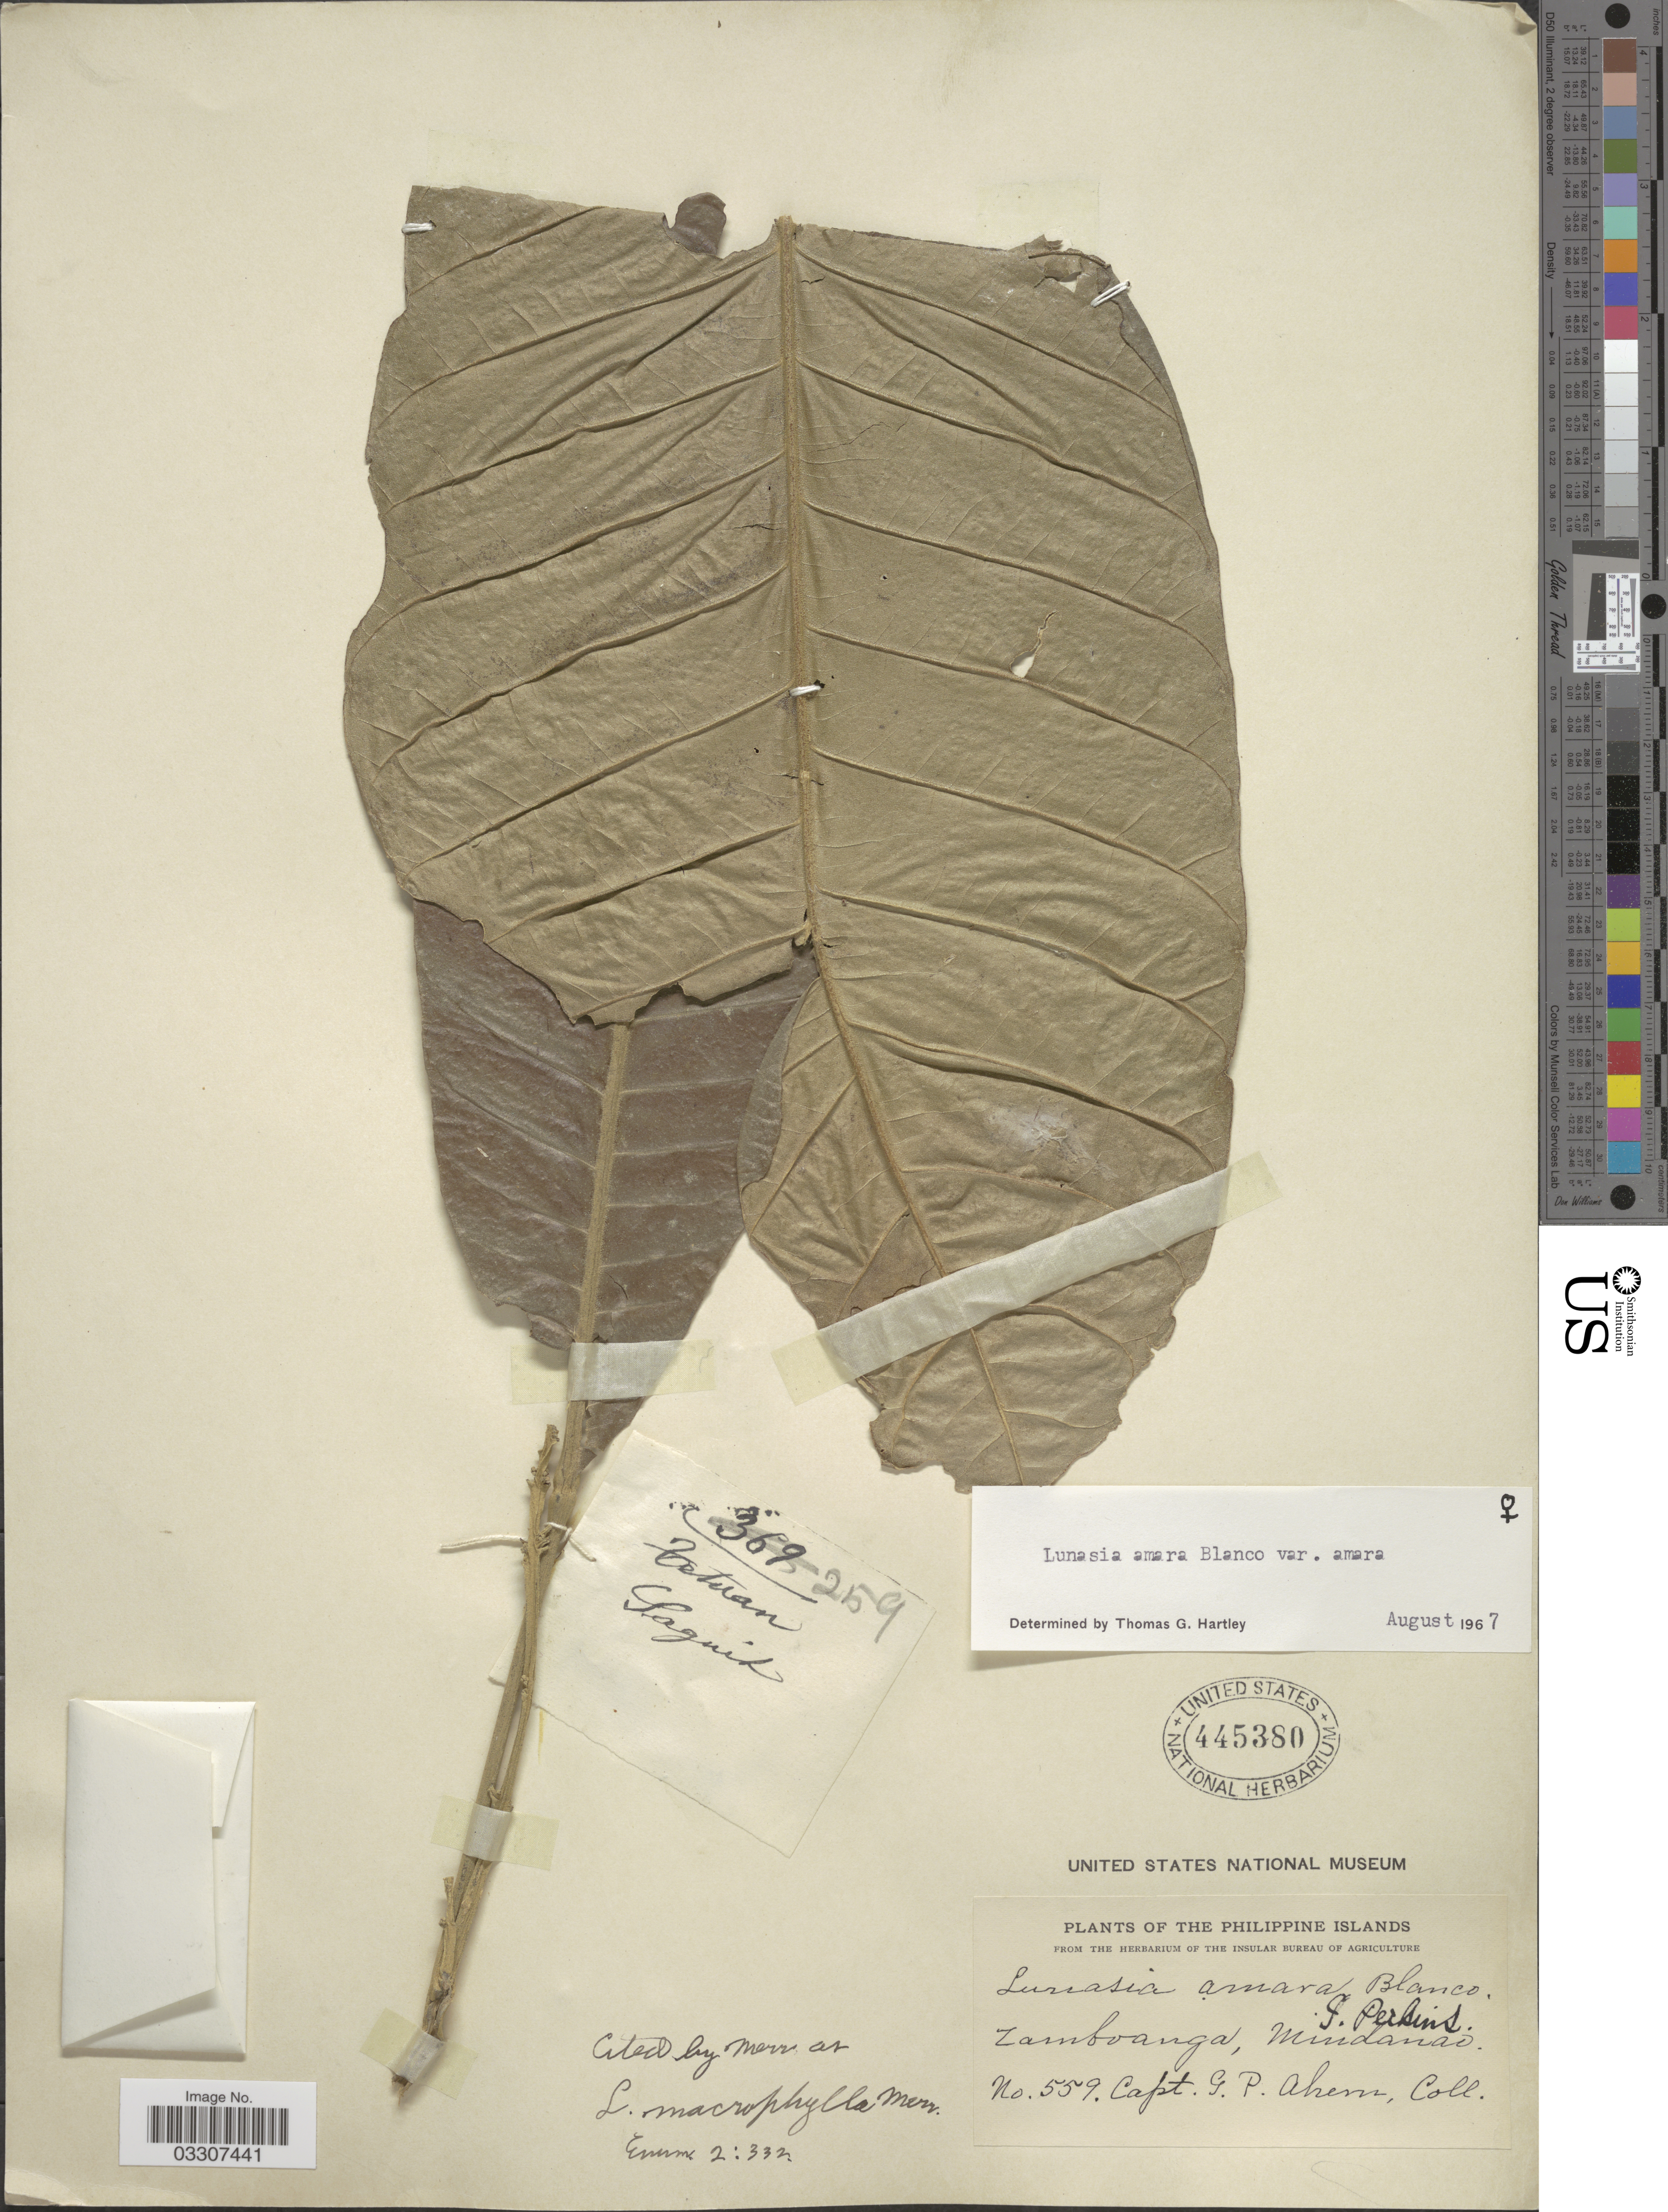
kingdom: Plantae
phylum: Tracheophyta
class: Magnoliopsida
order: Sapindales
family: Rutaceae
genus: Lunasia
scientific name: Lunasia amara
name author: Blanco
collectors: G. Ahern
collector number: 559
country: Philippines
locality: Zamboanga, Mindanao.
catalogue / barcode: US 445380